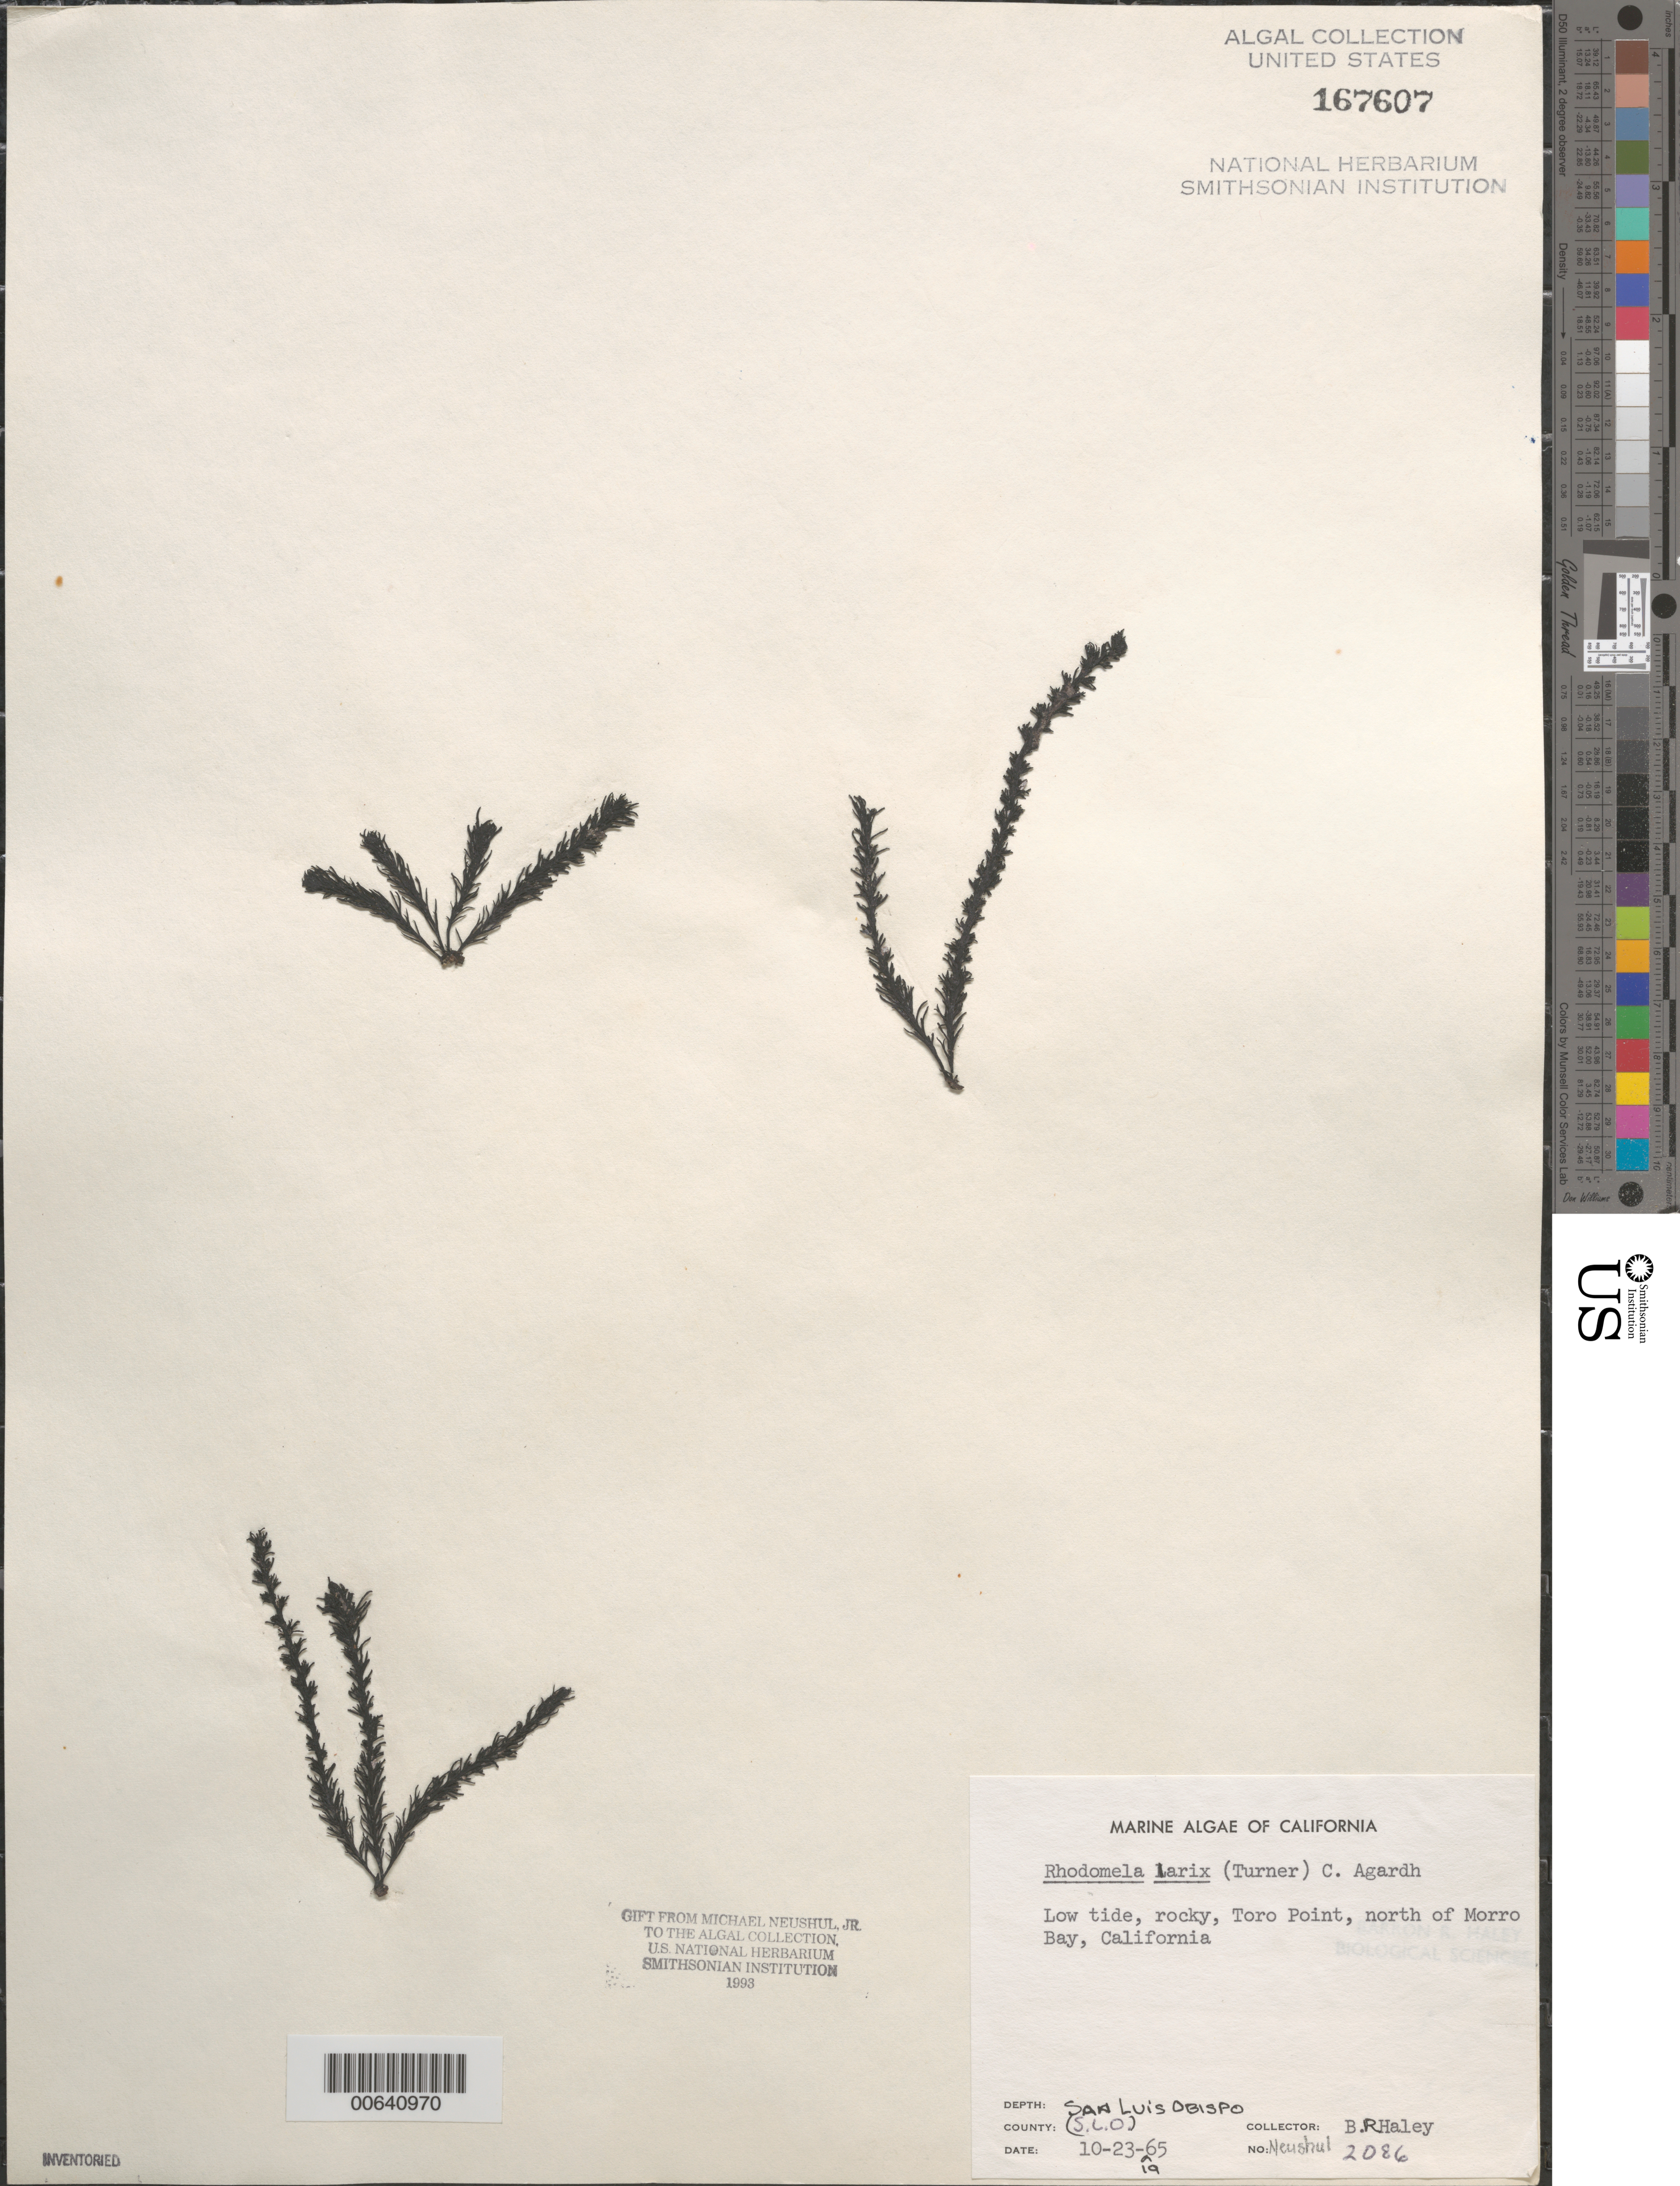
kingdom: Plantae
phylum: Rhodophyta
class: Florideophyceae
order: Ceramiales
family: Rhodomelaceae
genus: Neorhodomela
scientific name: Neorhodomela larix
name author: (Turner) Masuda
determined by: Algae name updating Project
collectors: B. Haley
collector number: Neushul 2086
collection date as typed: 23 Oct 1965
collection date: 1965-10-23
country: United States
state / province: California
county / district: San Luis Obispo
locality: Toro Point, north of Morro Bay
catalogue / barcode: US 167607